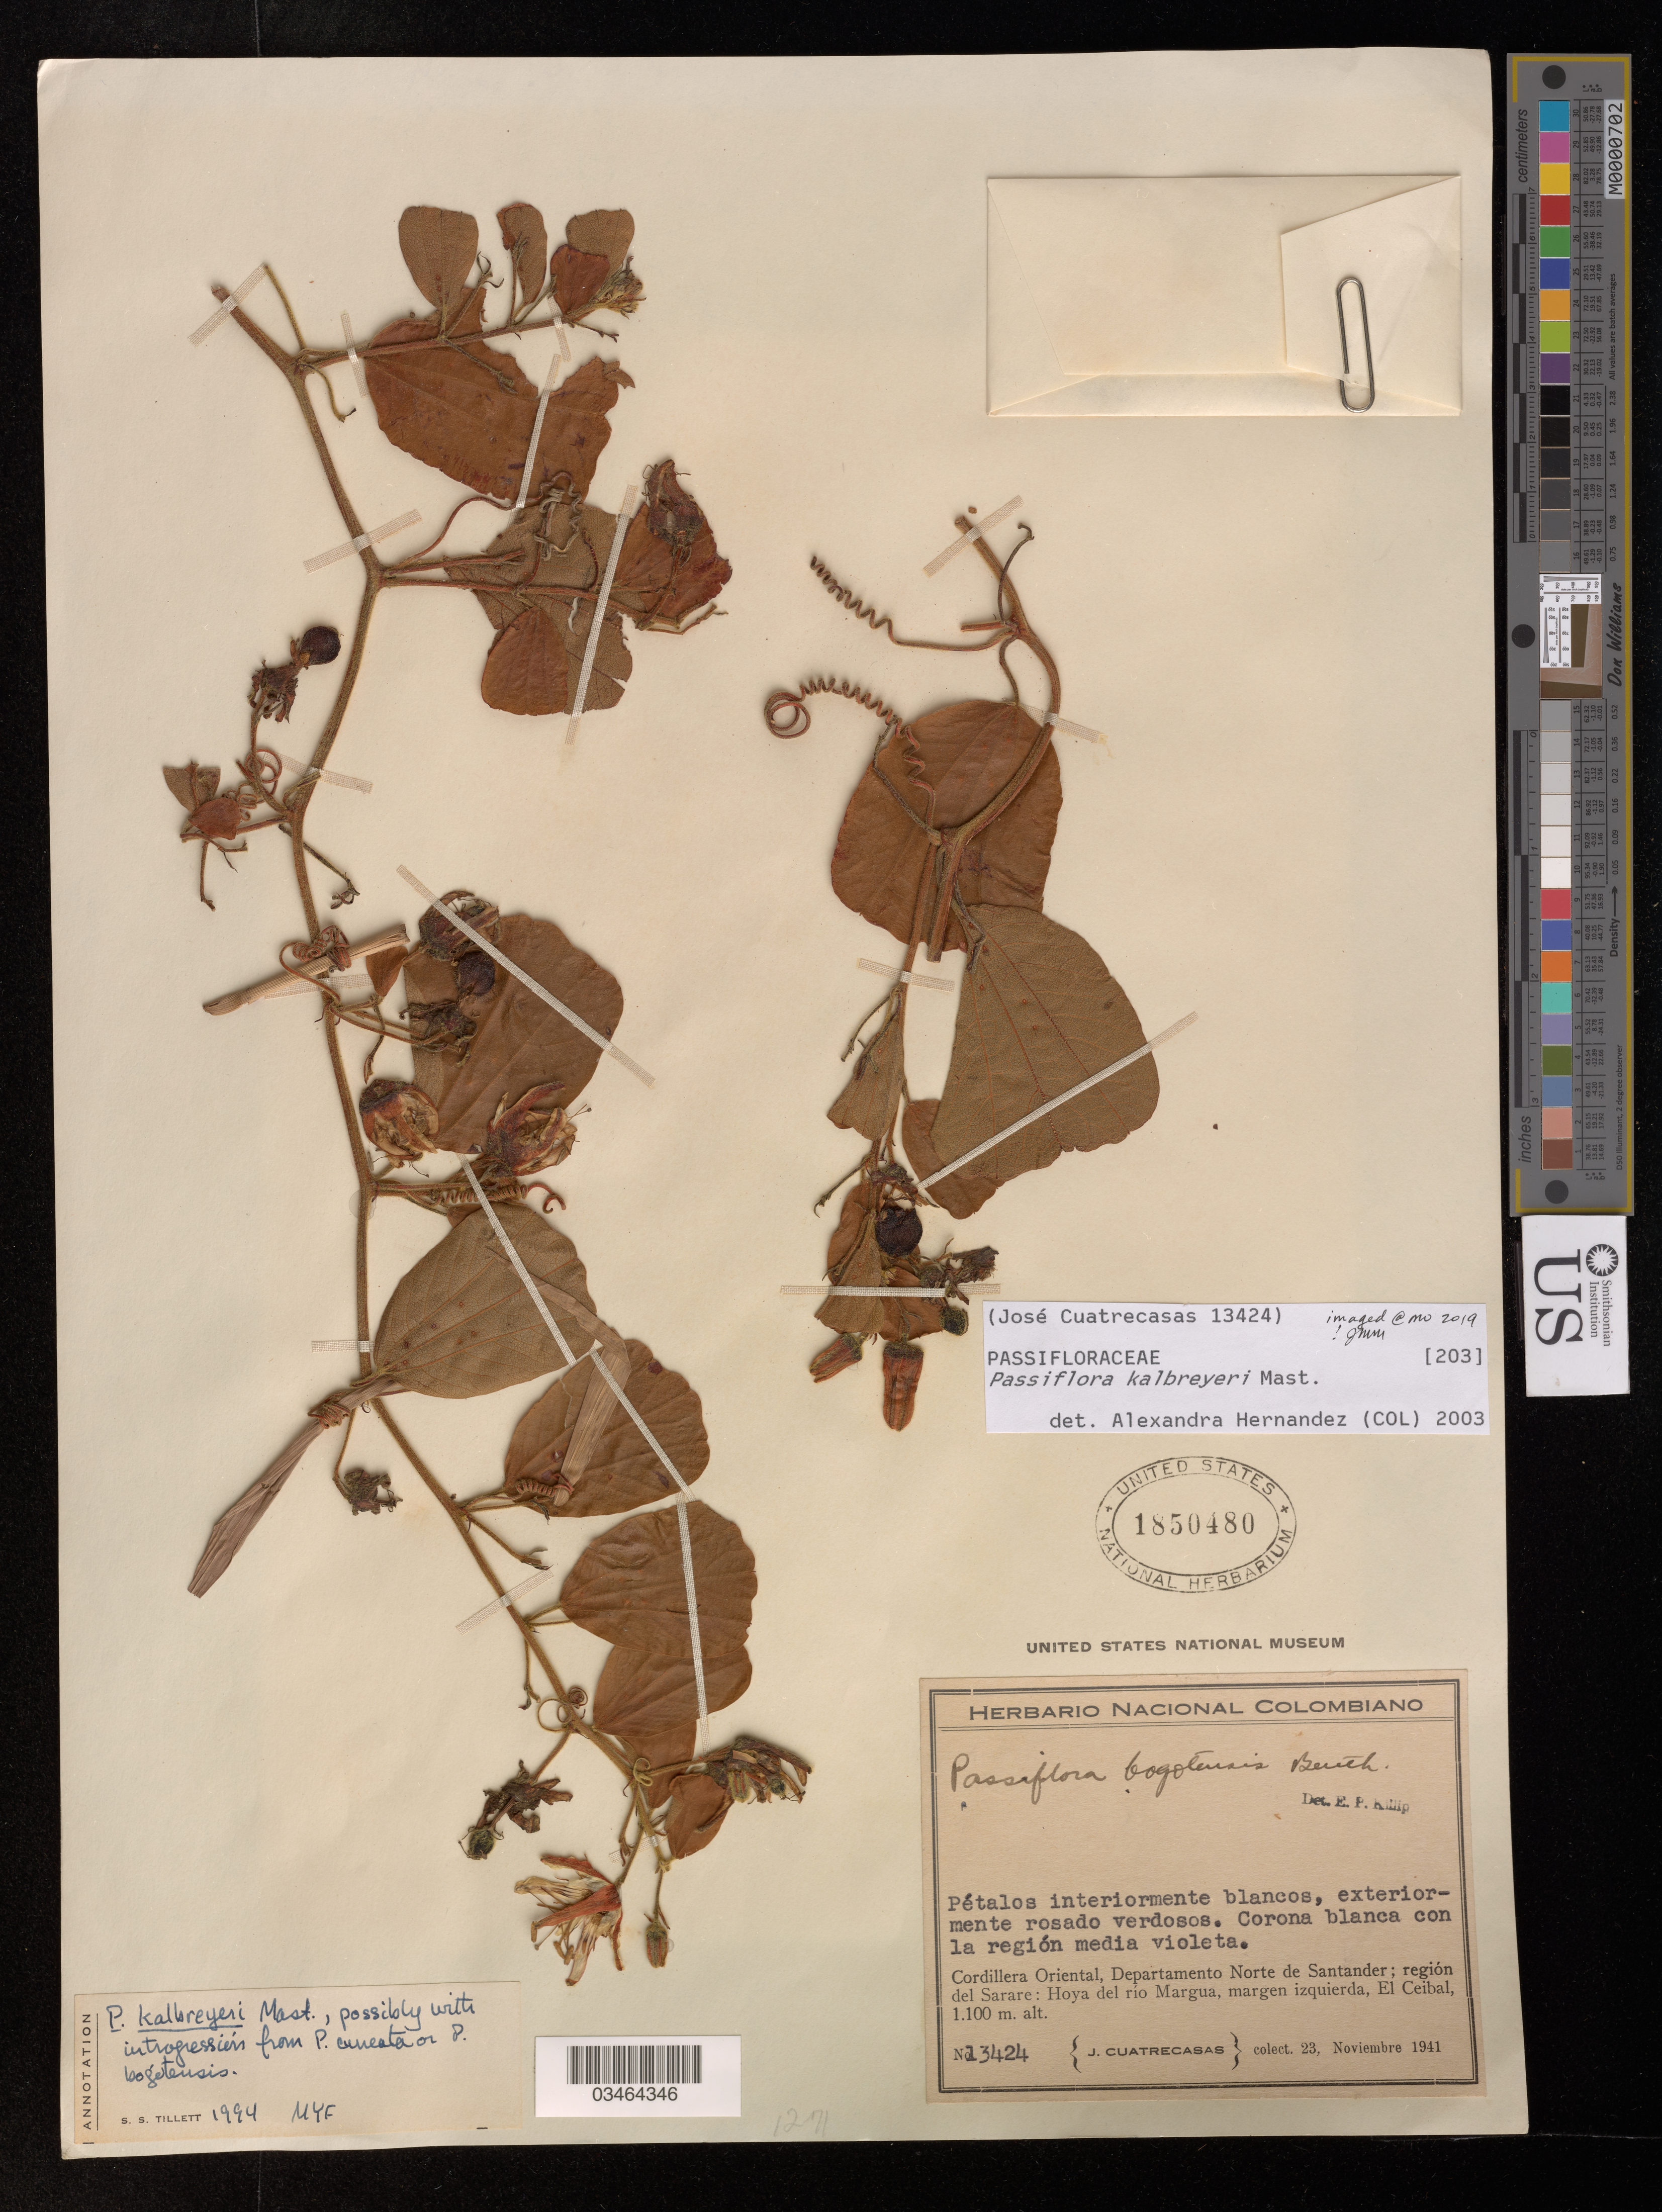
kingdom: Plantae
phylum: Tracheophyta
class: Magnoliopsida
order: Malpighiales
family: Passifloraceae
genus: Passiflora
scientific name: Passiflora kalbreyeri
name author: Mast.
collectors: J. Cuatrecasas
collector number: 13424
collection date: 1941-11-23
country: Colombia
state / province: Norte de Santander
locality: Cordillera Oriental, Departamento Norte de Santander; región del Sarare: Hoya del río Margua, margen izquierda, El Ceibal.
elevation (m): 1100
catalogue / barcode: US 1850480